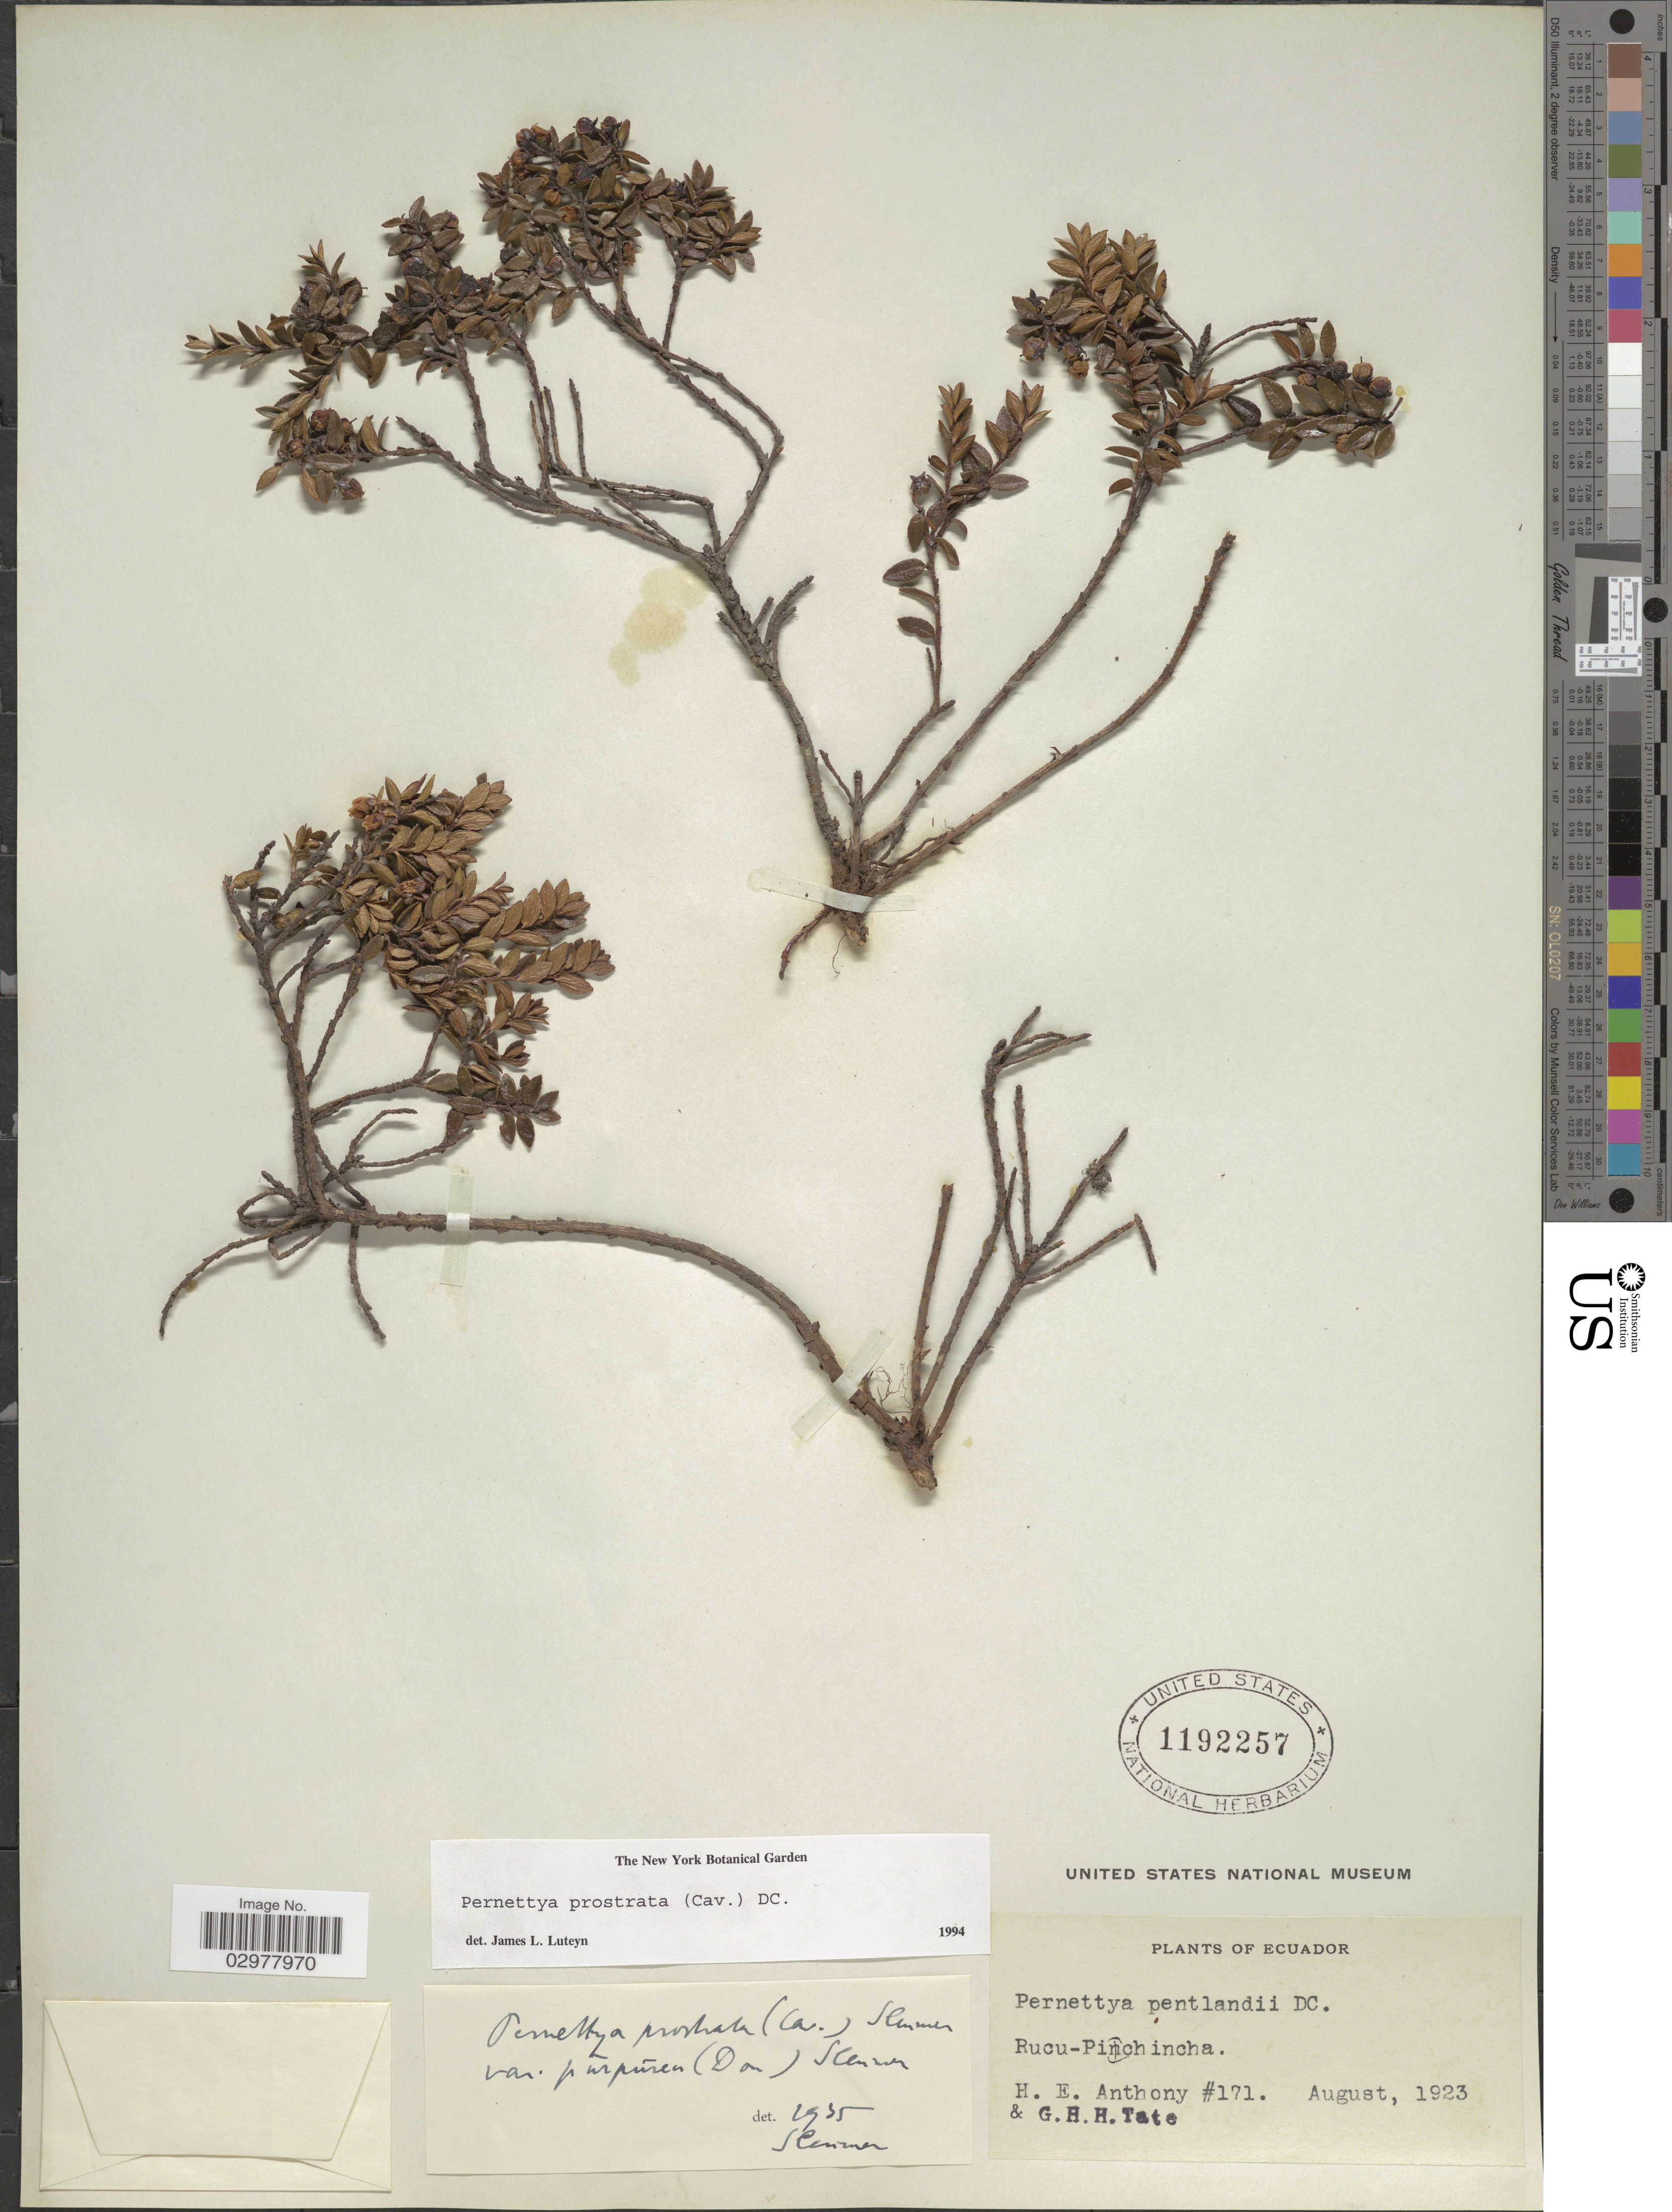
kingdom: Plantae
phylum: Tracheophyta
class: Magnoliopsida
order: Ericales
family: Ericaceae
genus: Pernettya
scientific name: Pernettya prostrata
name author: (Cav.) DC.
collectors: H. E. Anthony & G. H. H.Tate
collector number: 171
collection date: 1923-08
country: Ecuador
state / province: Pichincha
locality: Rucu-Pichincha.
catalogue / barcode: US 1192257